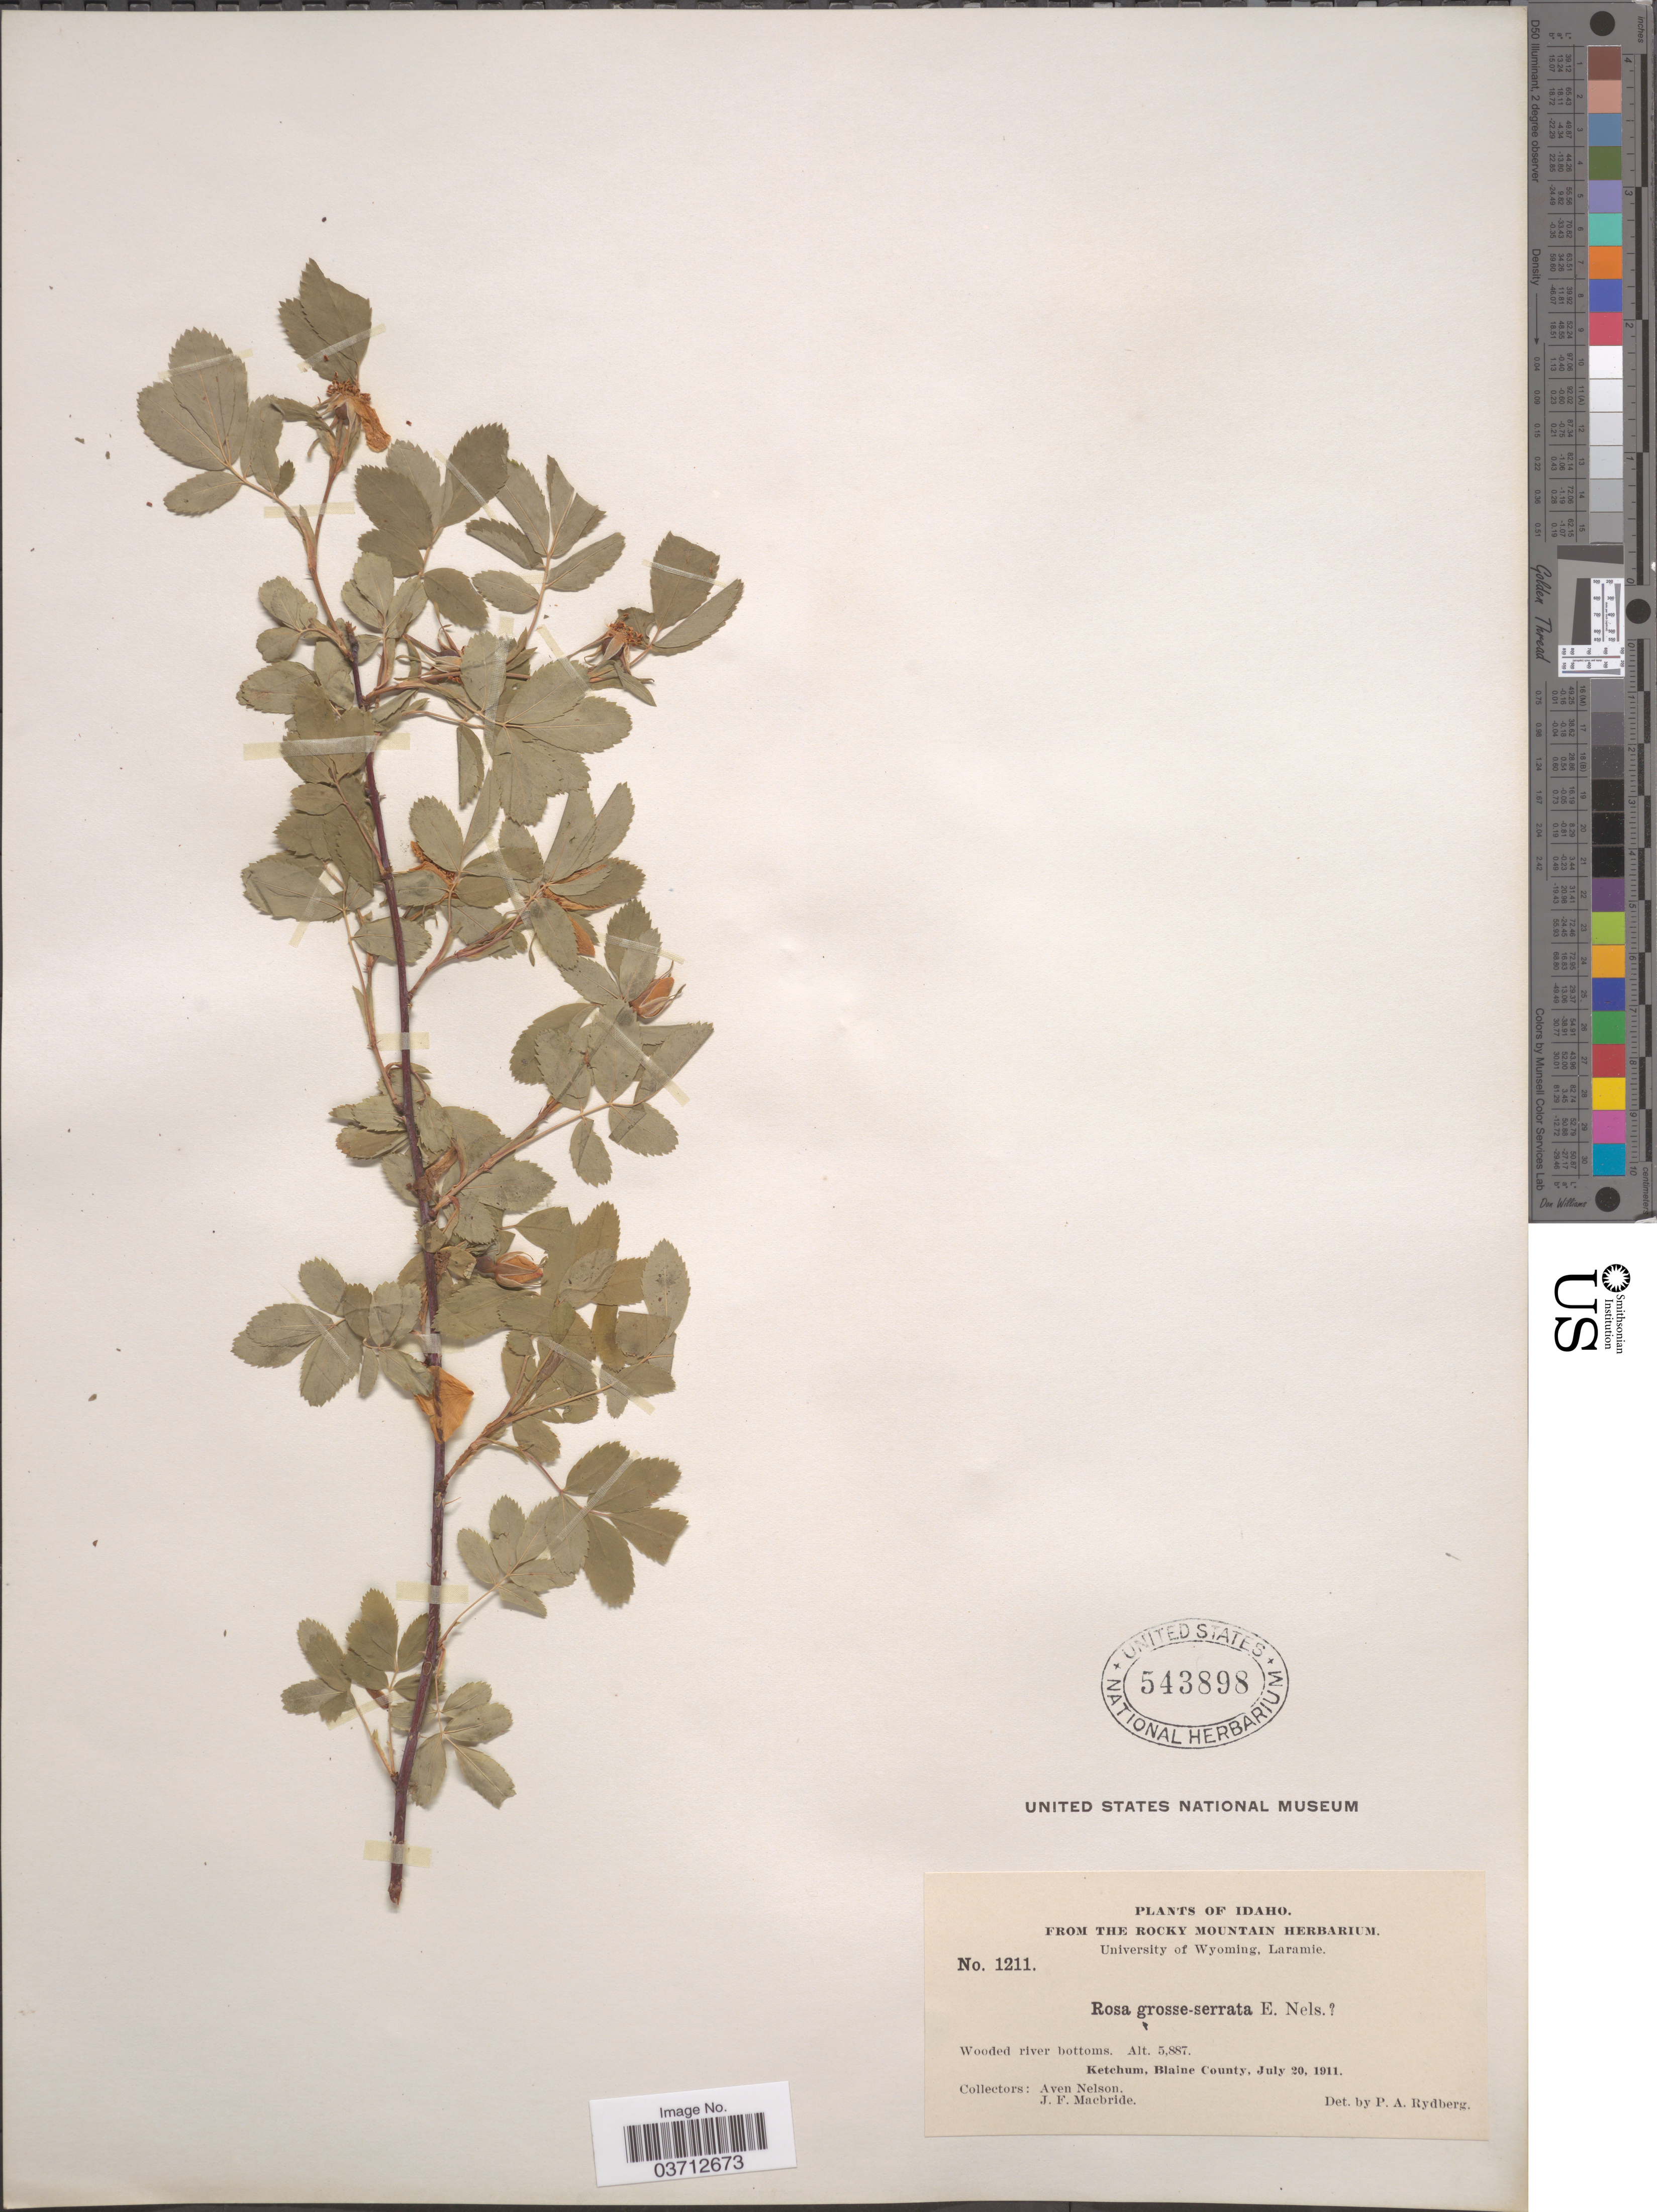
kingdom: Plantae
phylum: Tracheophyta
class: Magnoliopsida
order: Rosales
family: Rosaceae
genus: Rosa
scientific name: Rosa sp.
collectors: A. Nelson & J. F. Macbride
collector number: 1211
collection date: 1911-07-20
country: United States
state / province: Idaho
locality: Ketchum, Blaine County.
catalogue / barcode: US 543898